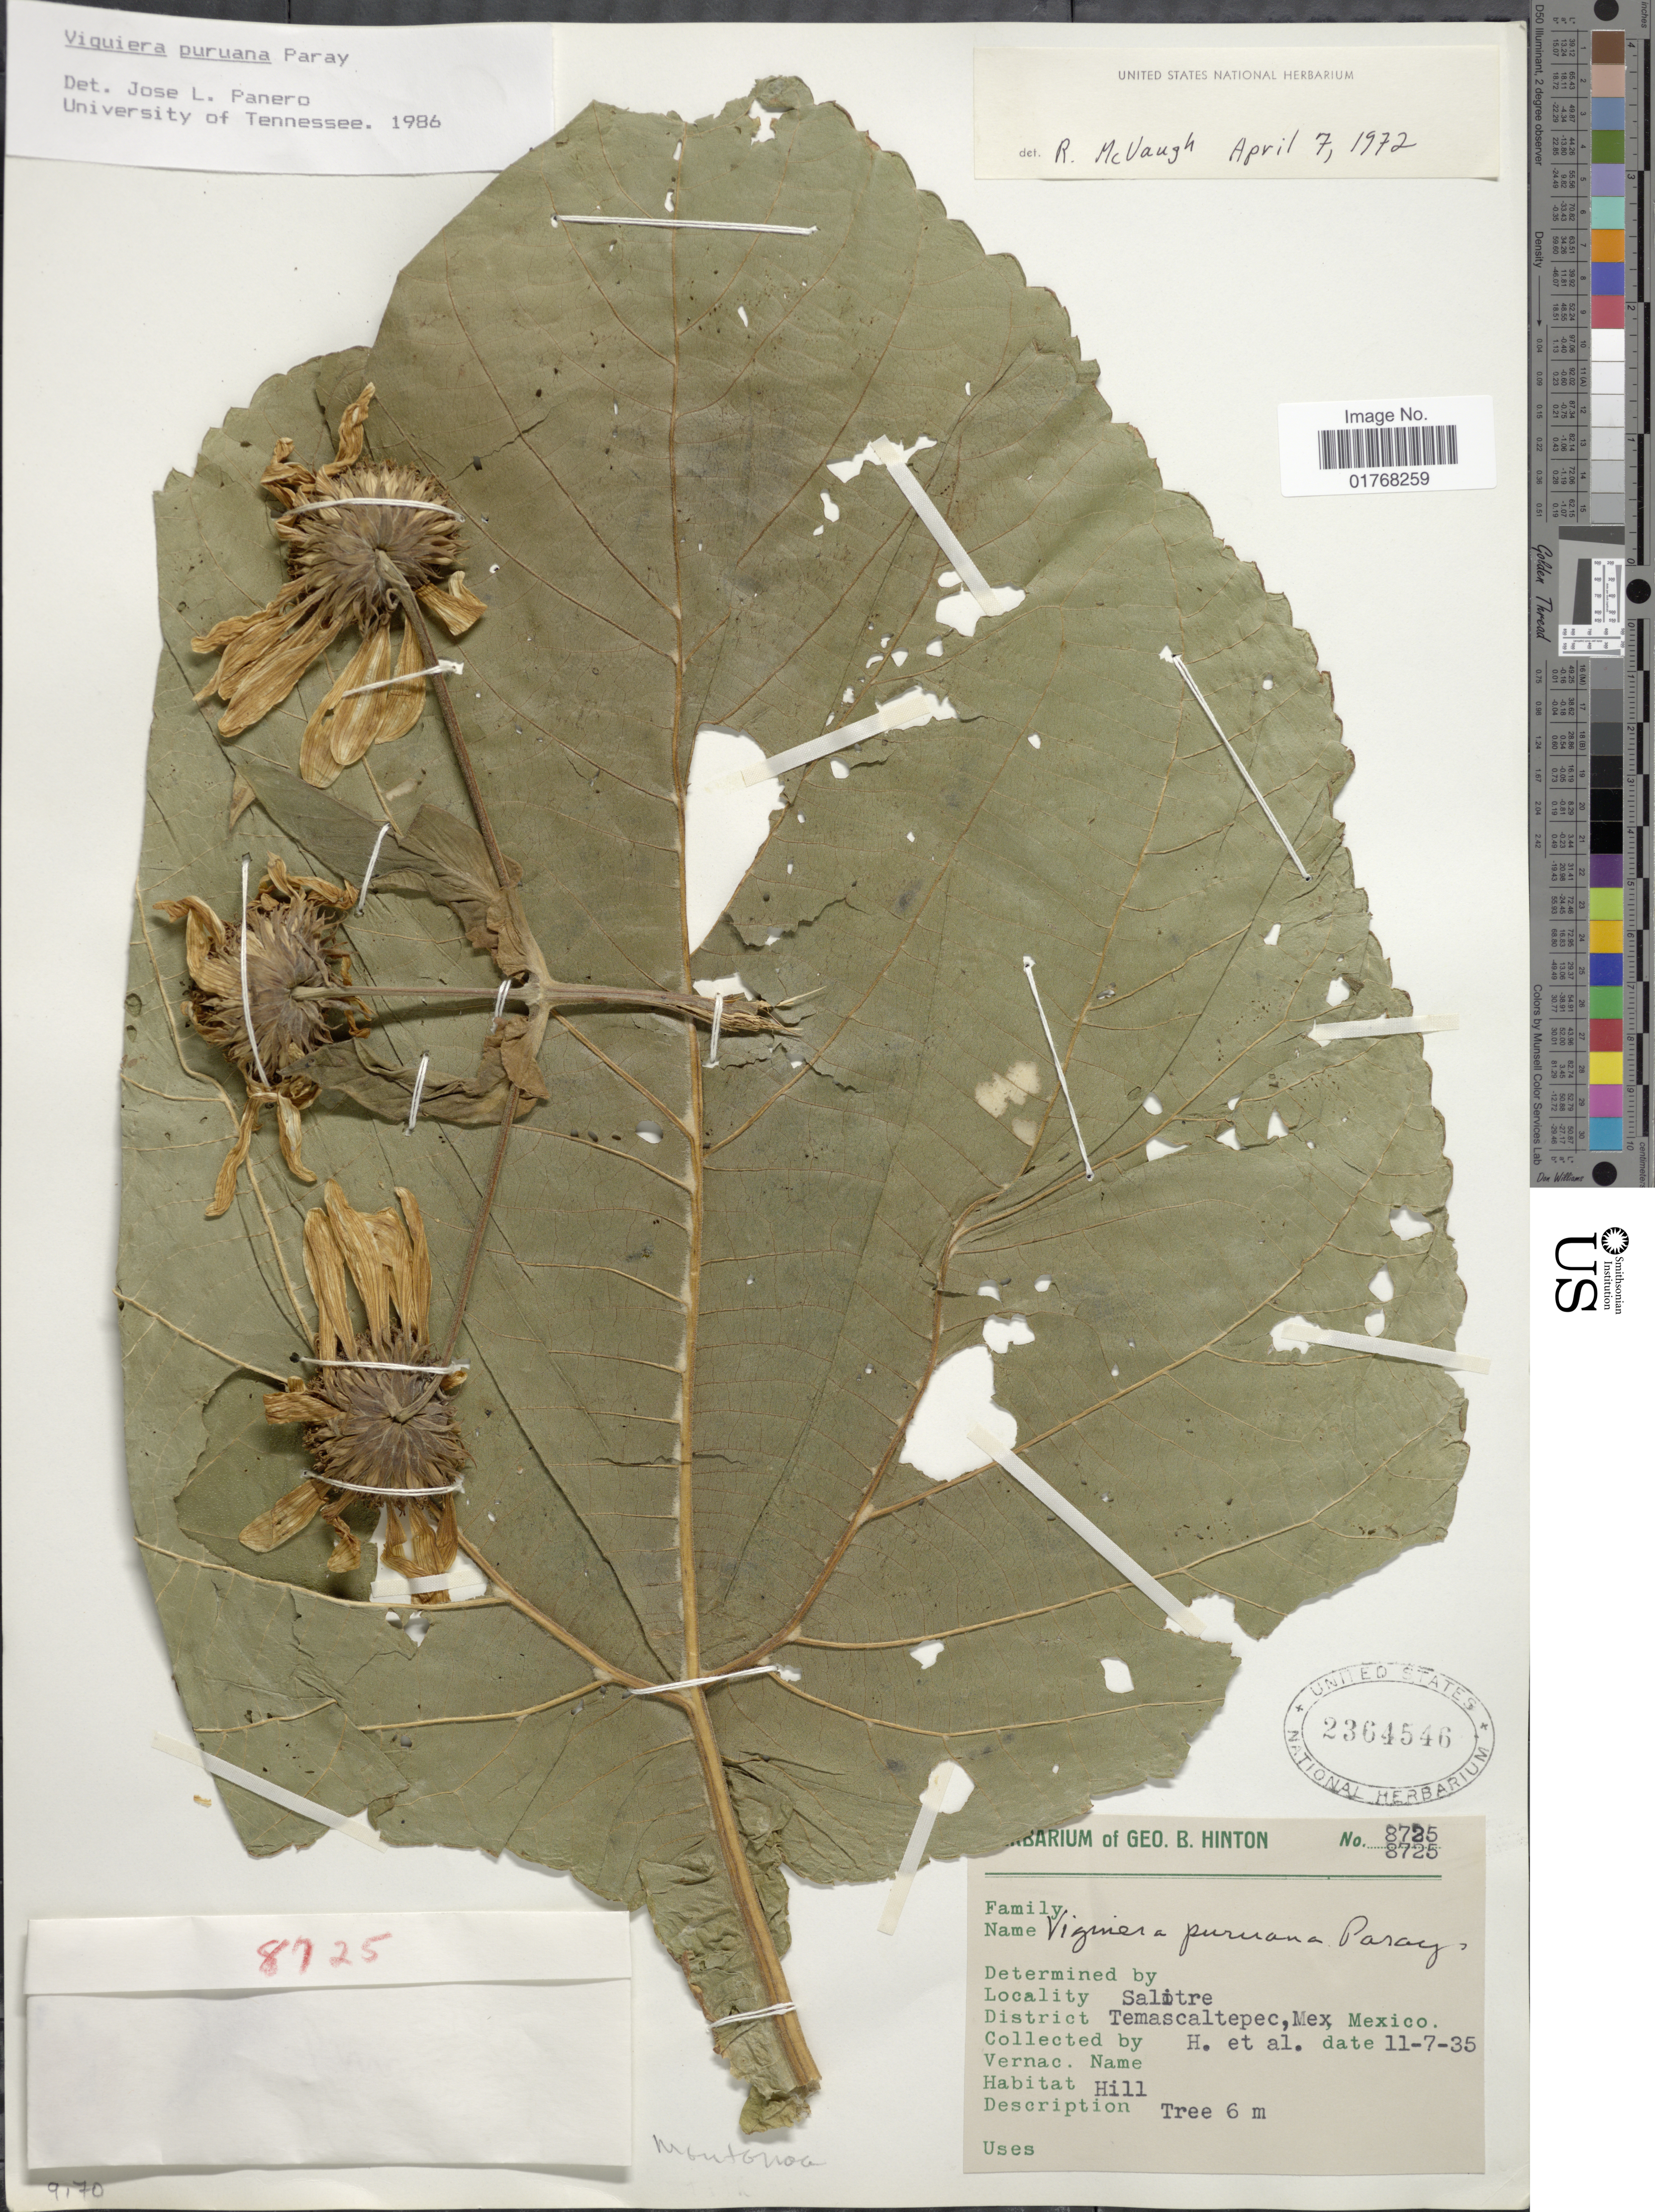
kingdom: Plantae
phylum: Tracheophyta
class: Magnoliopsida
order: Asterales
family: Asteraceae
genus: Viguiera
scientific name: Viguiera puruana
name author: Paray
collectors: G. B. Hinton & et al.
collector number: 8725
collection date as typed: Transcribed d/m/y: 7/11/35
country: Mexico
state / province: México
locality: Salitre, District Temascaltepec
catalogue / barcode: US 2364546